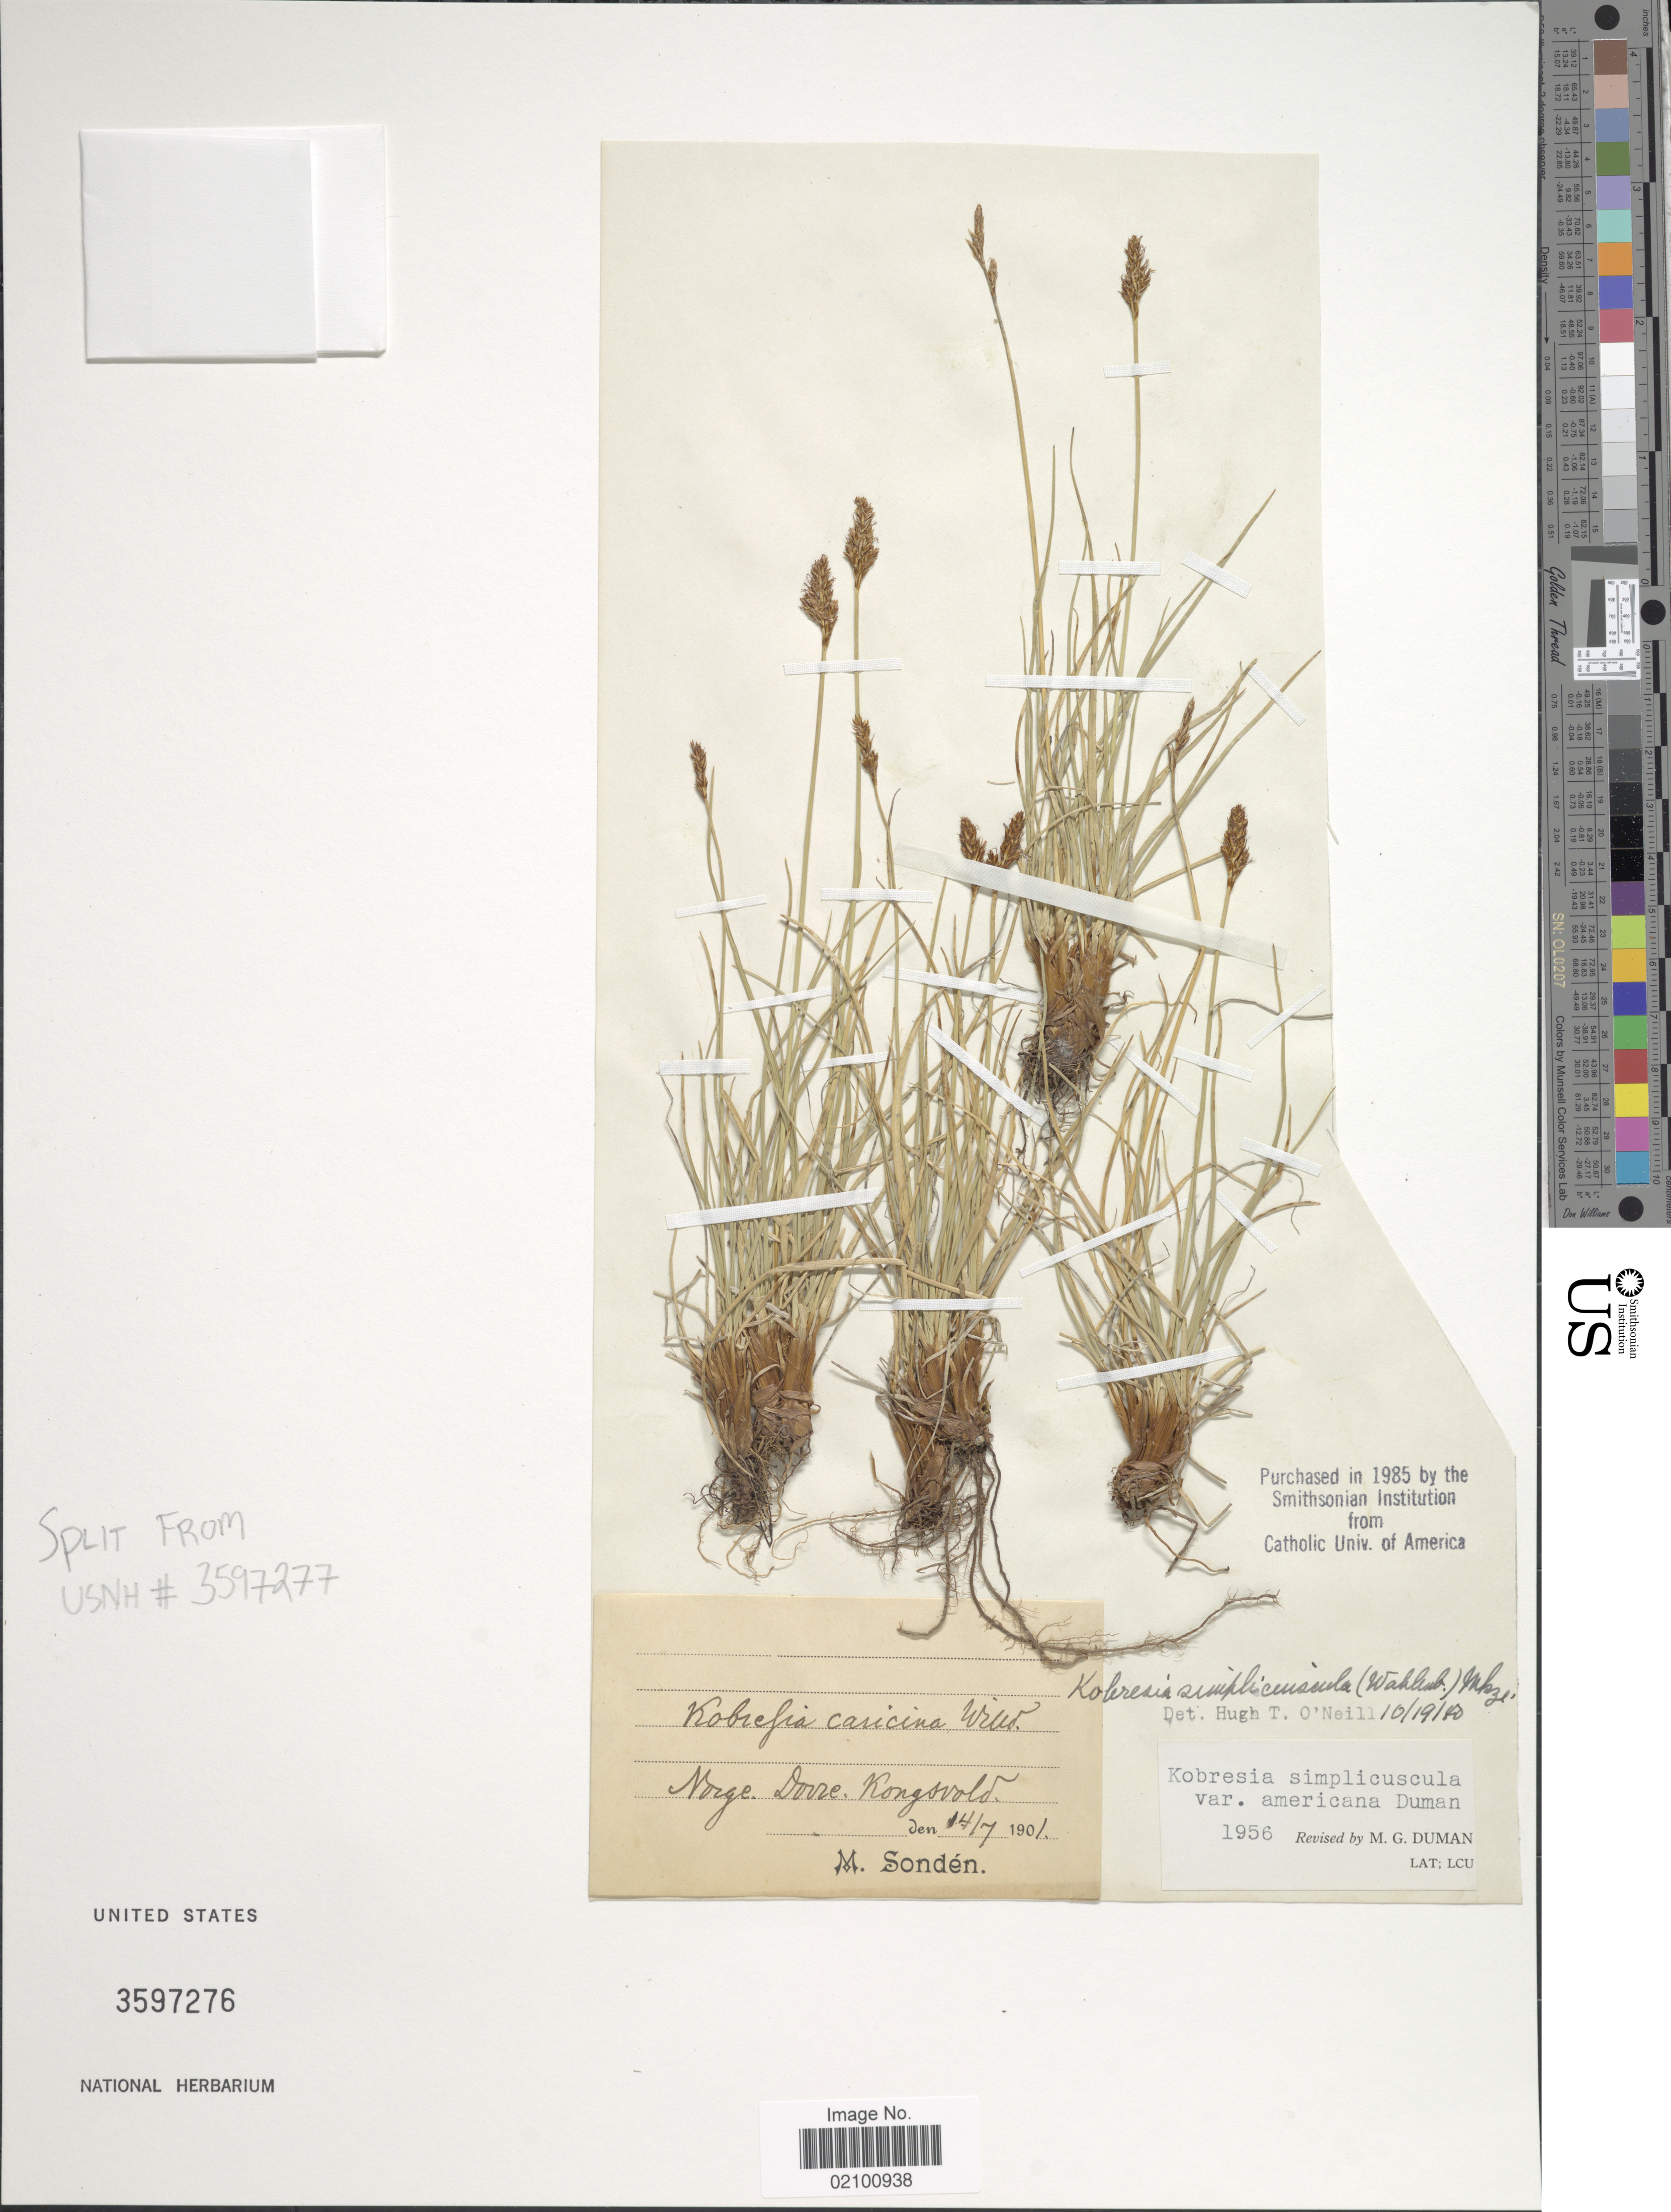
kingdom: Plantae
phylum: Tracheophyta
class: Liliopsida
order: Poales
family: Cyperaceae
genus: Carex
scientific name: Carex simpliciuscula subsp. simpliciuscula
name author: Wahlenb.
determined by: Strong, M. T., (US), Smithsonian Institution - National Museum of Natural History (UNITED STATES)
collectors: M. Sondén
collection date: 1901-07-14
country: Norway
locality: Norge, Dovre, Kongsvold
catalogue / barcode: US 3597276